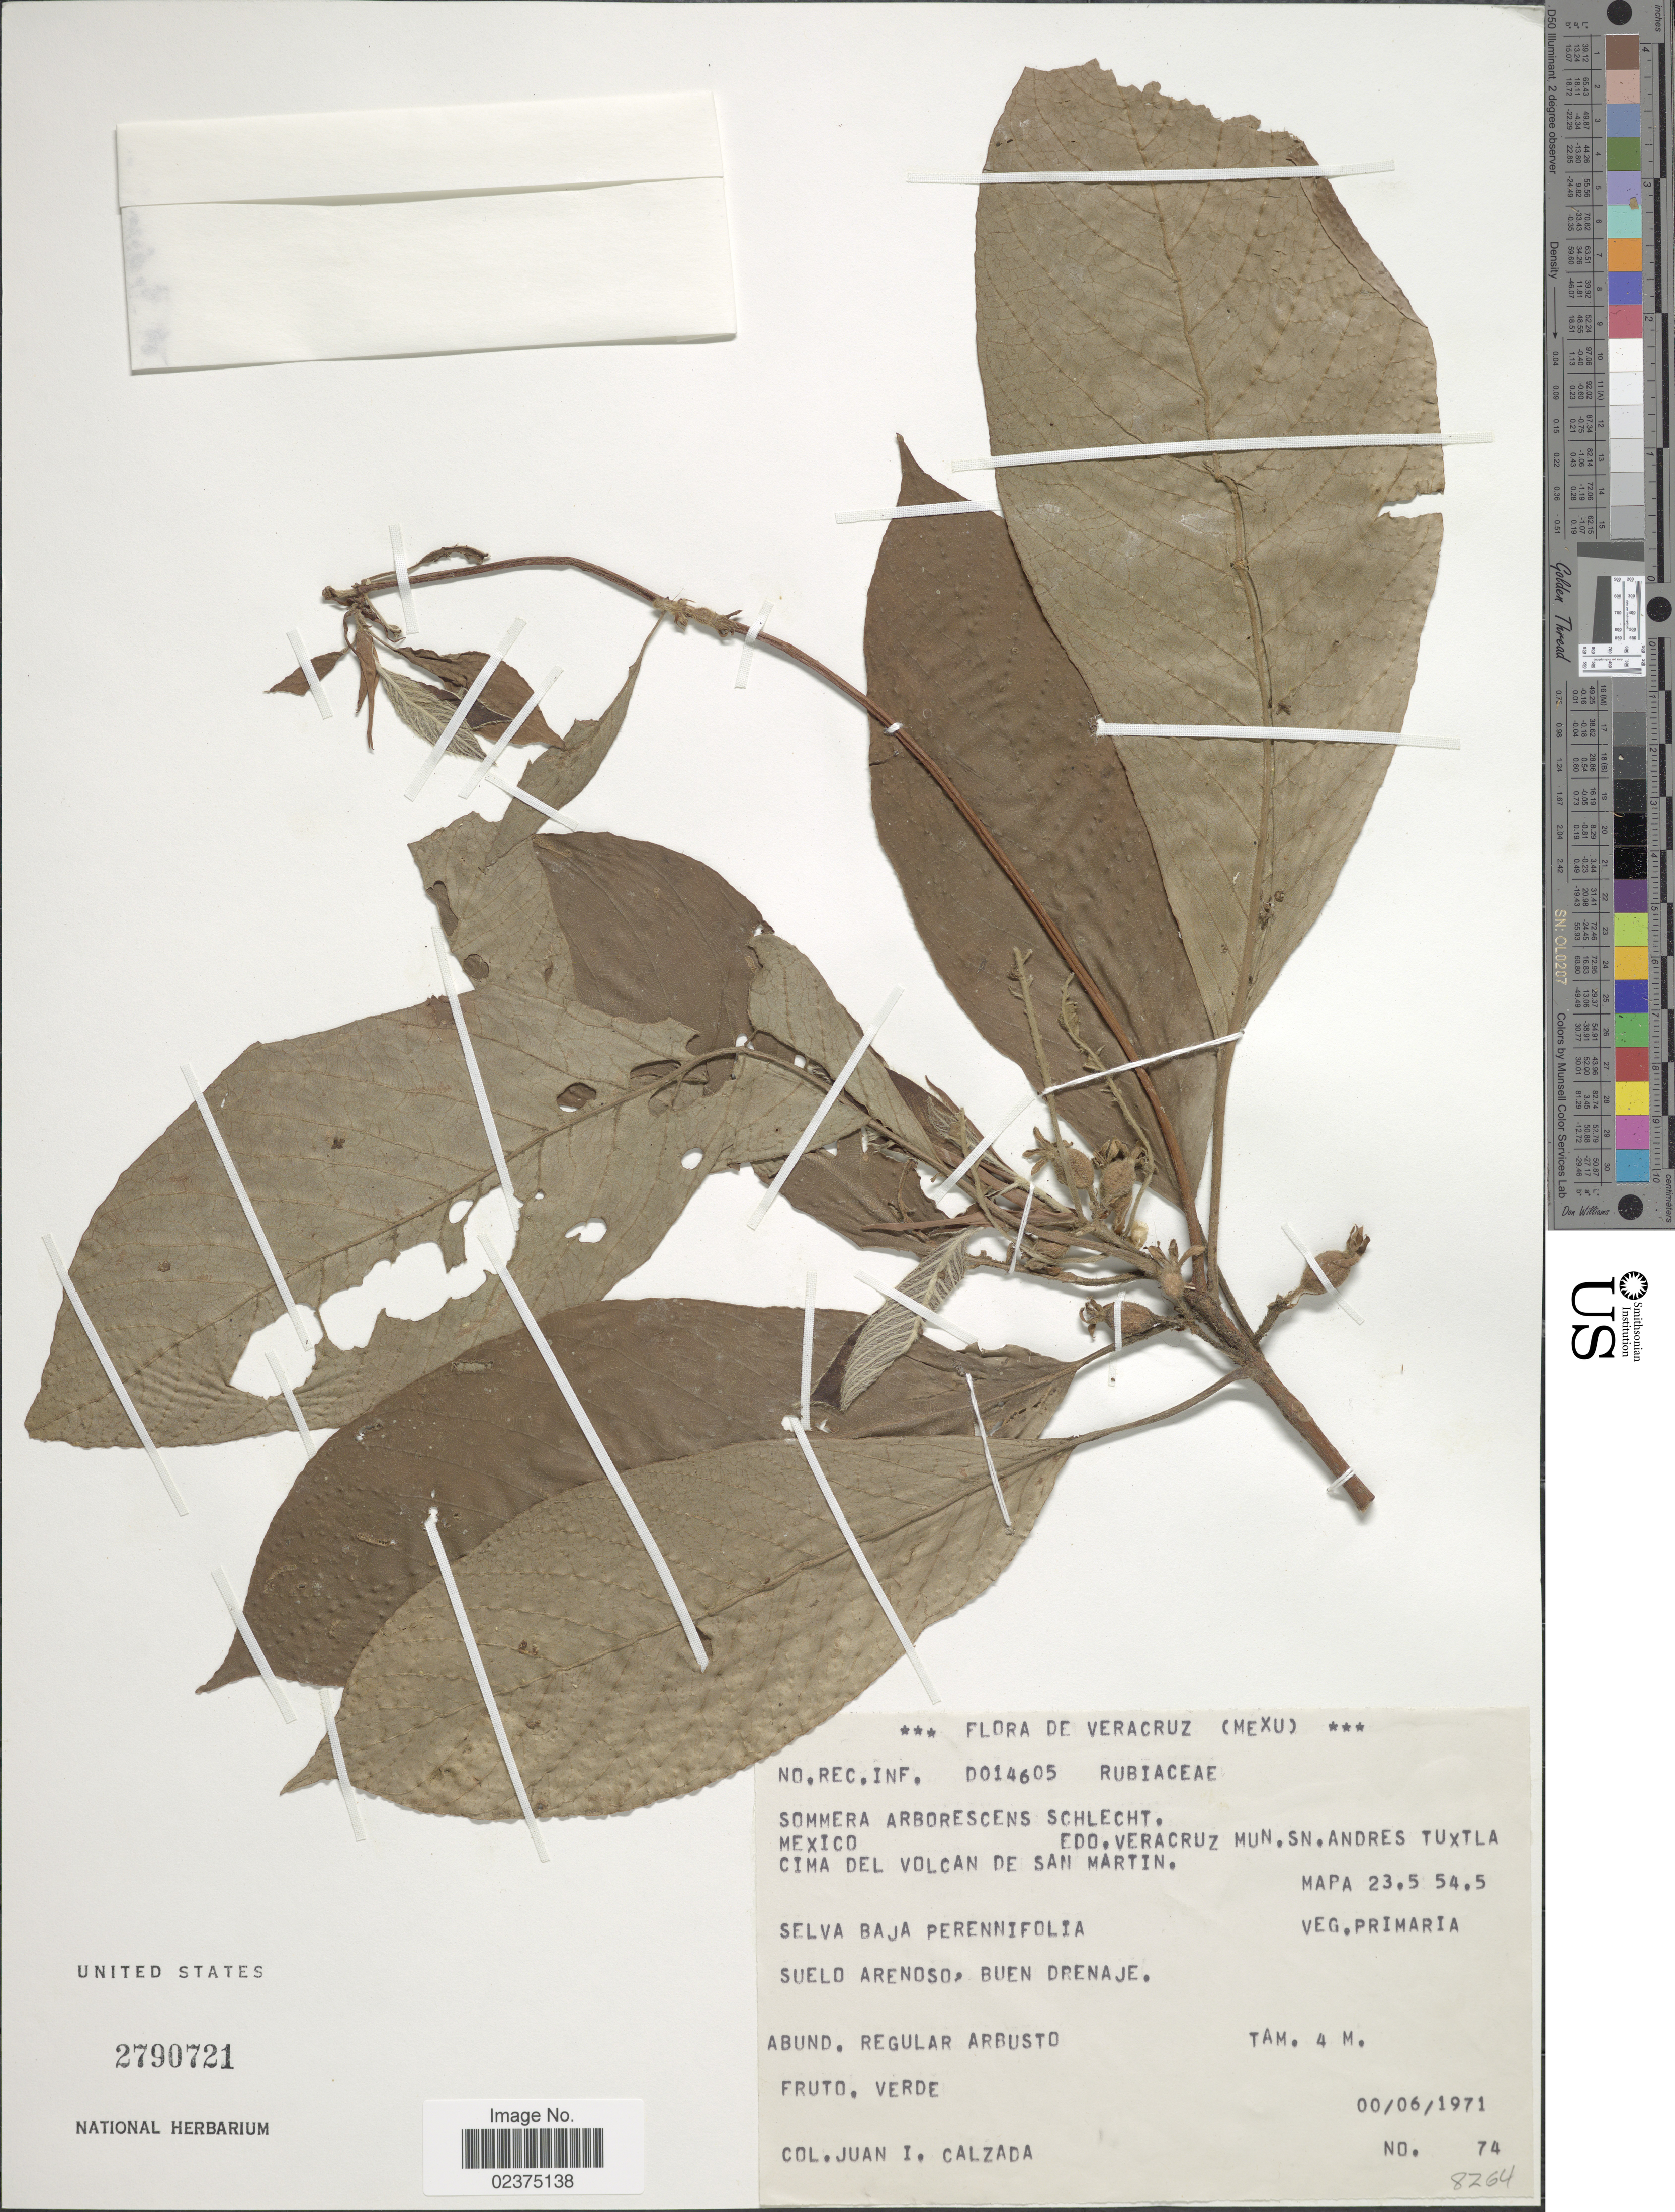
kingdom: Plantae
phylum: Tracheophyta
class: Magnoliopsida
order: Gentianales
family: Rubiaceae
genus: Sommera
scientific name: Sommera arborescens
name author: Schltdl.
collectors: J. I. Calzada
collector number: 74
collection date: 1971-06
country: Mexico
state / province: Veracruz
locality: Edo. Veracruz Mun. Sn. Andres Tuxtla, Cima Del Volcan De San Martin, Mapa 23.5 54.5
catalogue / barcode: US 2790721